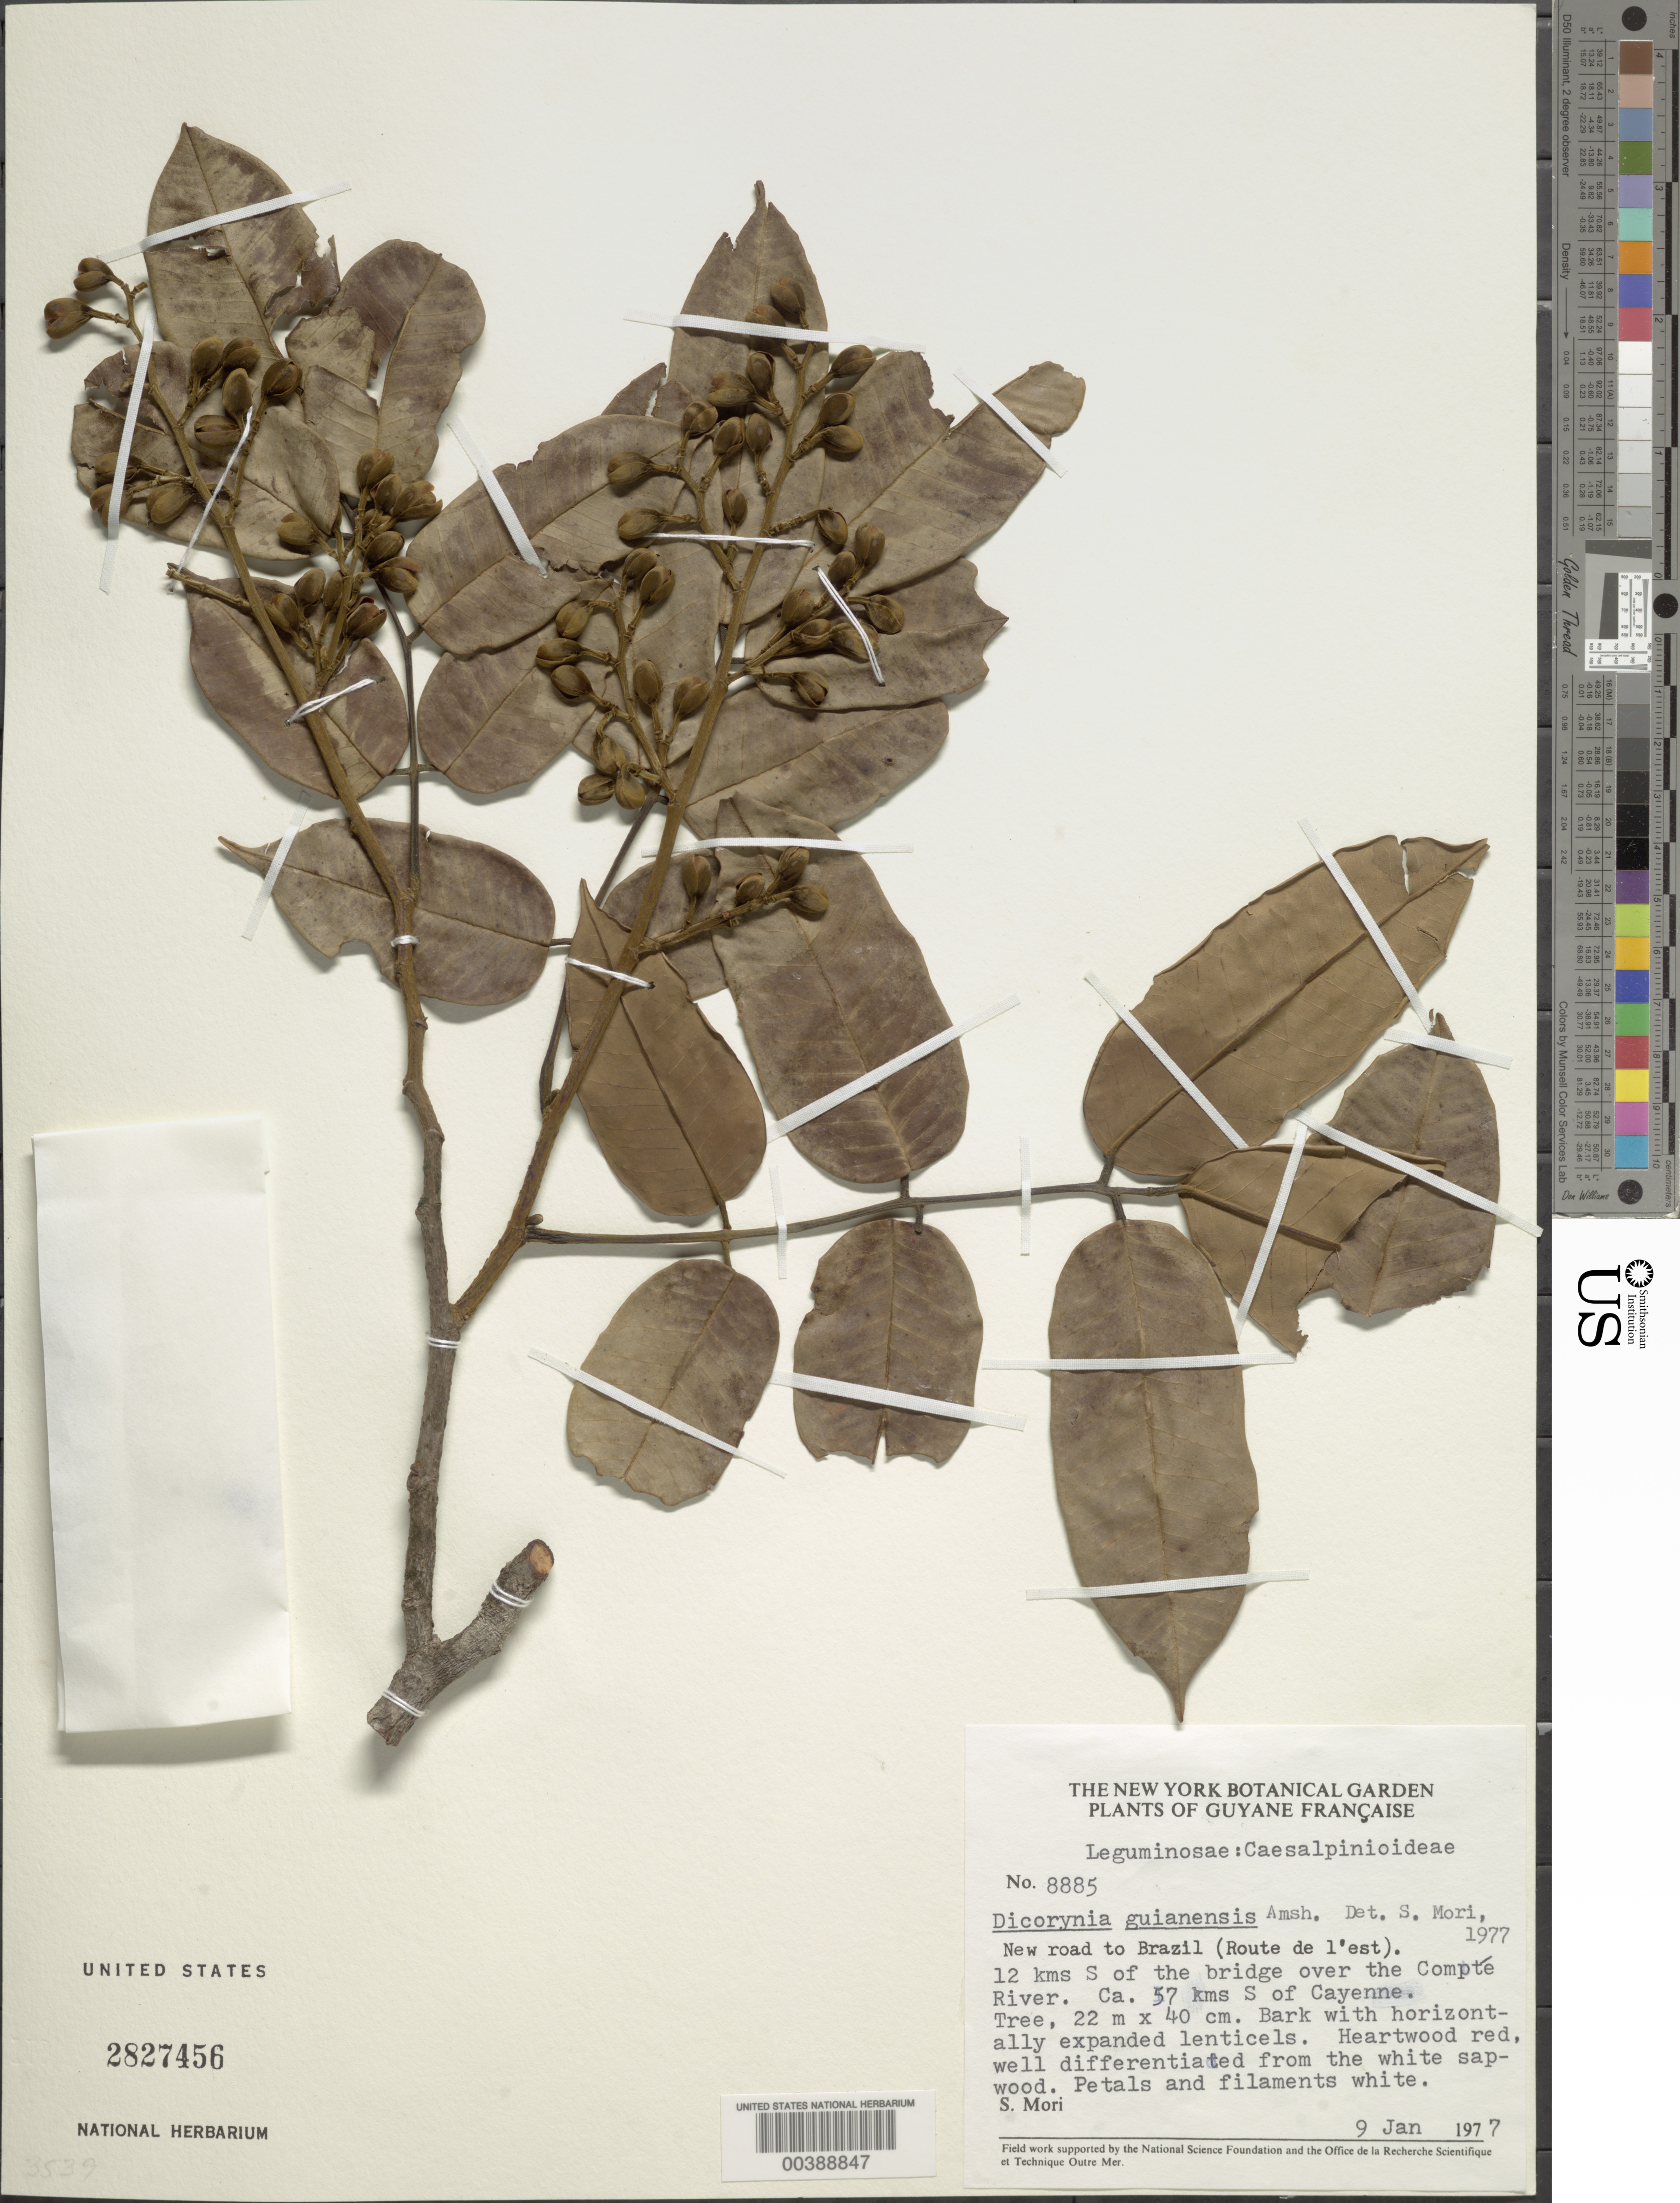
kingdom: Plantae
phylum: Tracheophyta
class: Magnoliopsida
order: Fabales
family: Fabaceae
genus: Dicorynia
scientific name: Dicorynia guianensis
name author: Amshoff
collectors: S. Mori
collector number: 8885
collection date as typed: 09 Jan 1977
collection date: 1977-01-09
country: French Guiana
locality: New road to brazil, route de l'est, 12 km s of the bridge over the compte river; ca 57 km s of cayenne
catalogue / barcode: US 2827456